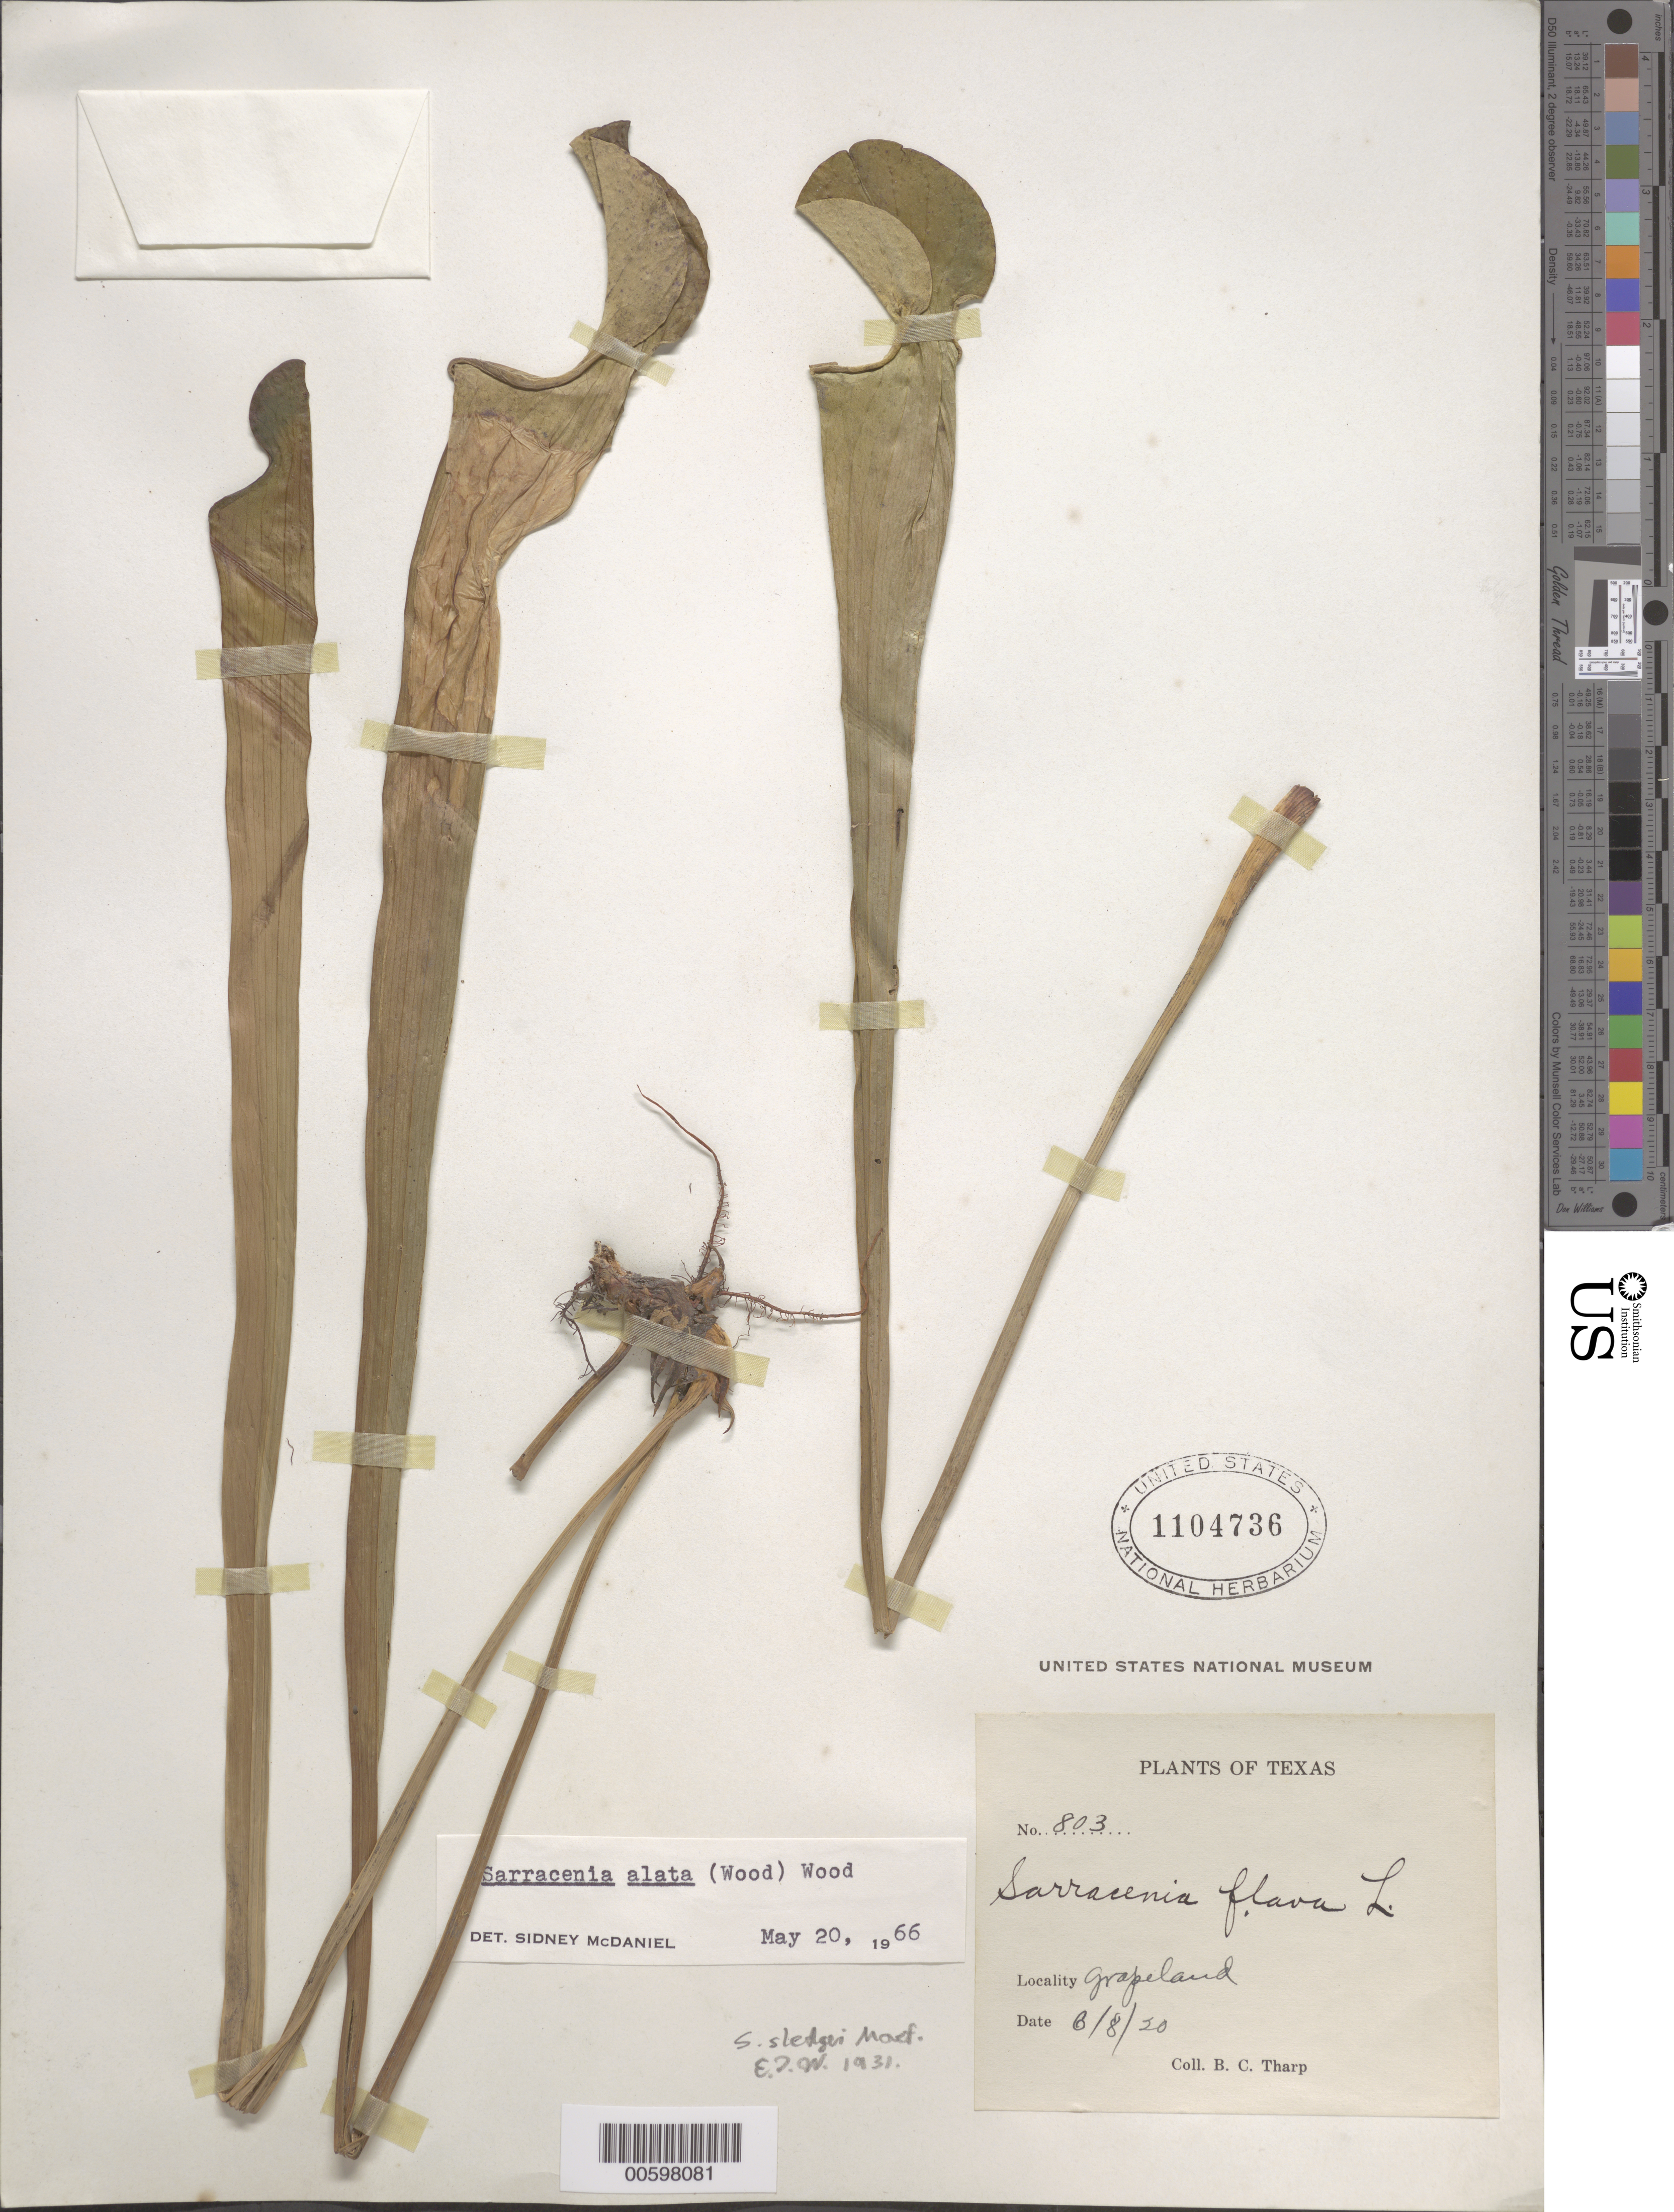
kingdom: Plantae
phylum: Tracheophyta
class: Magnoliopsida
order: Ericales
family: Sarraceniaceae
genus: Sarracenia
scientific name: Sarracenia alata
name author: (Alph. Wood) Alph. Wood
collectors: B. C. Tharp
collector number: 803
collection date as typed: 06 Aug 1920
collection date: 1920-08-06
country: United States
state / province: Texas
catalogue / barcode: US 1104736